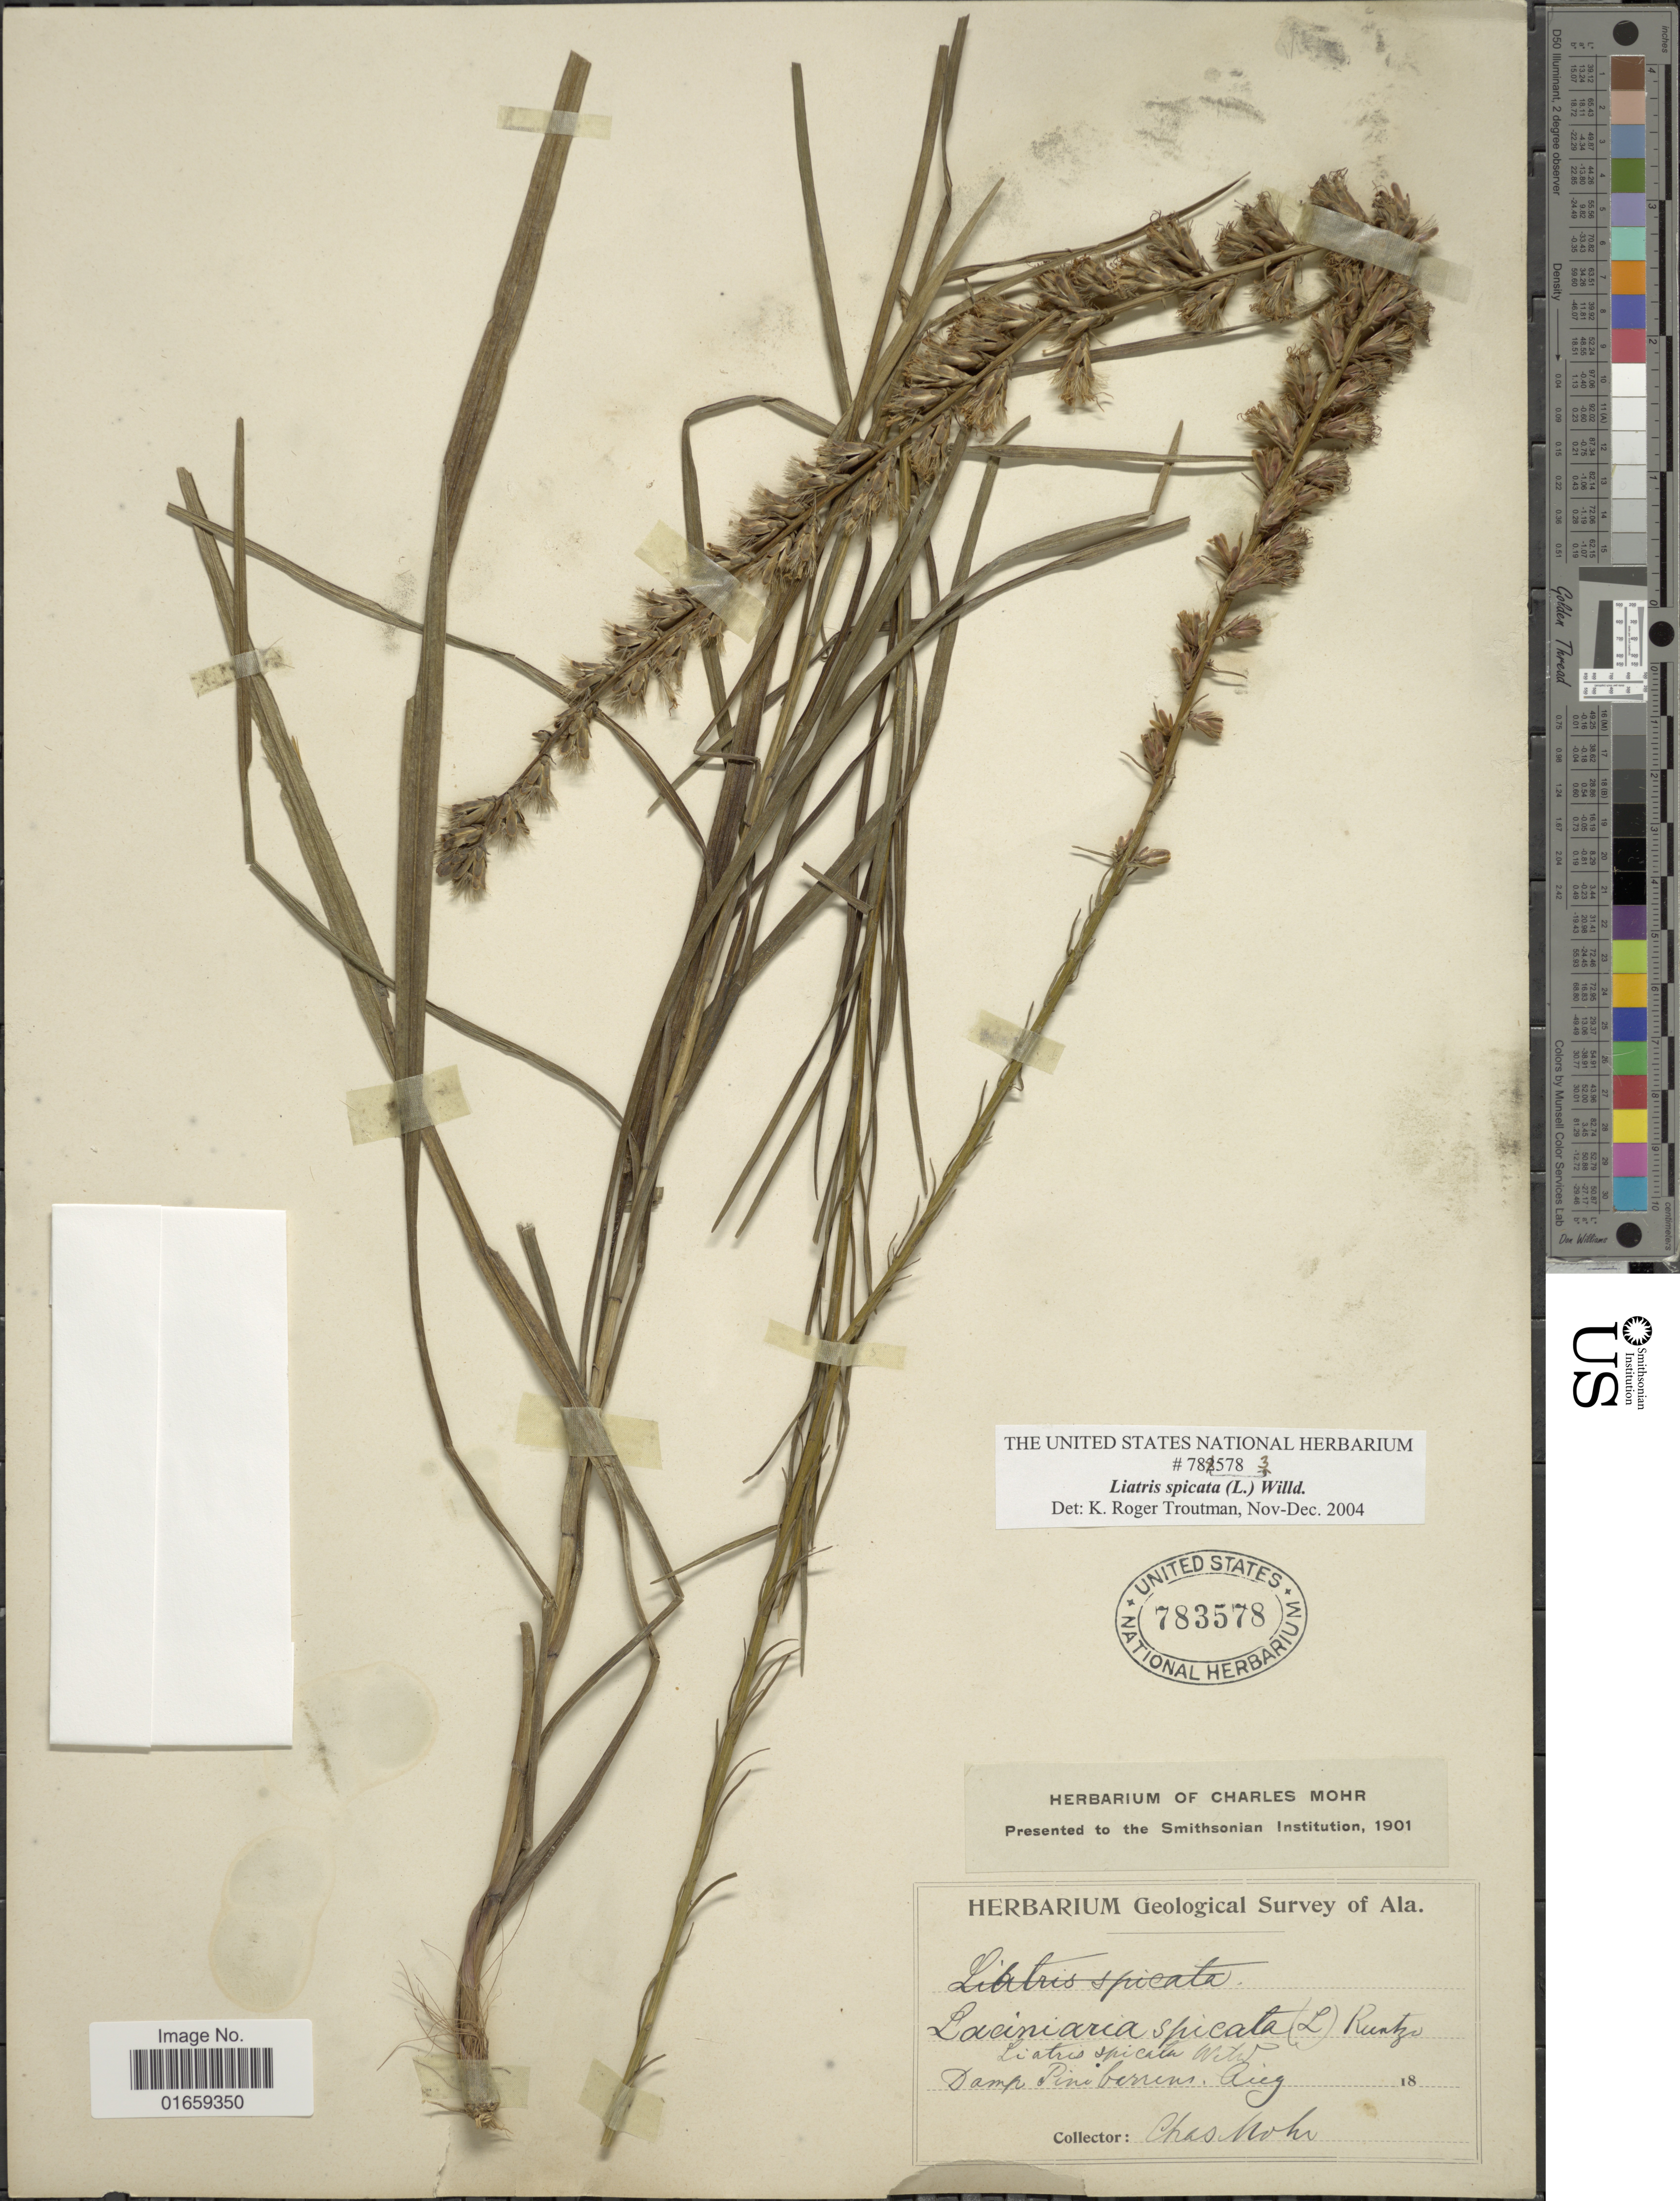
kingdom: Plantae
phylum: Tracheophyta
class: Magnoliopsida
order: Asterales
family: Asteraceae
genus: Liatris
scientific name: Liatris spicata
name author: (L.) Willd.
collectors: Mohr, C. T. (herbarium)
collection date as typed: Aug. 18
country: United States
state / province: Alabama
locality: Damp Pine Barrens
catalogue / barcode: US 783578